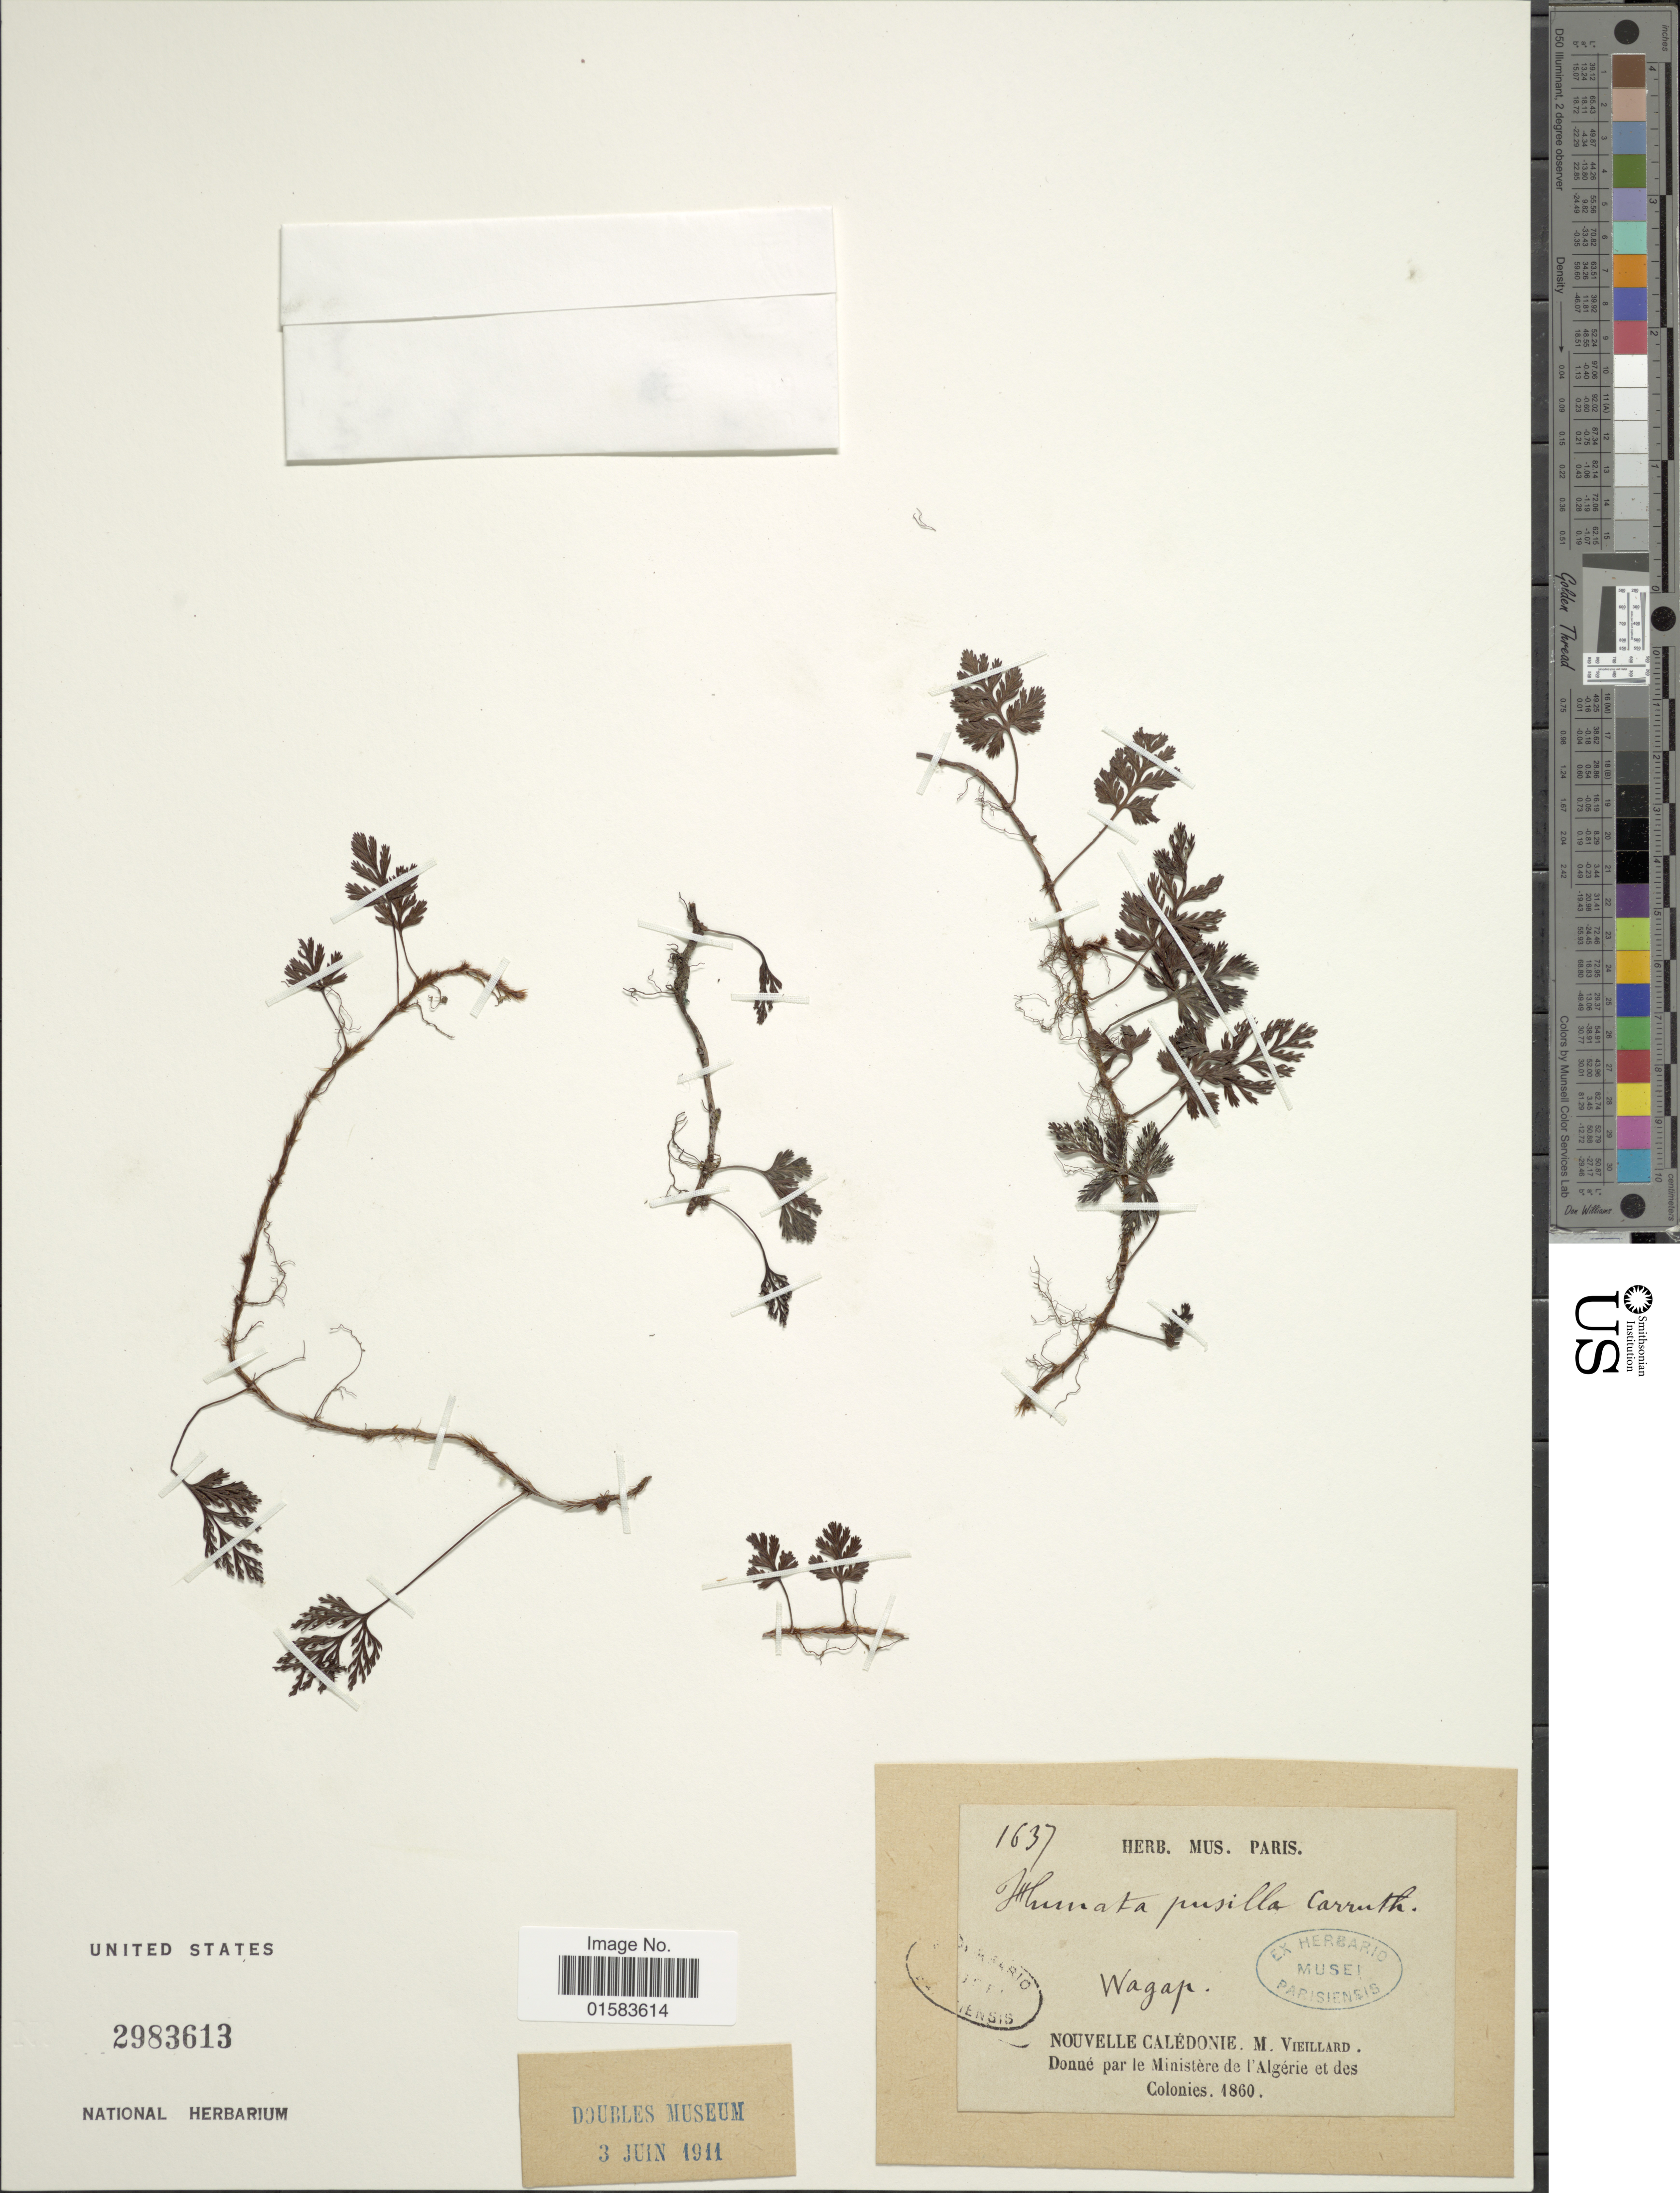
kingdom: Plantae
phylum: Tracheophyta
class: Polypodiopsida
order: Polypodiales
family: Davalliaceae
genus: Davallia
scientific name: Davallia repens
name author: (L. f.) Kuhn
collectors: -. Vieillard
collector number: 1637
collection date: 1860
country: New Caledonia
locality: Wagap [interpreted]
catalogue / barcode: US 2983613